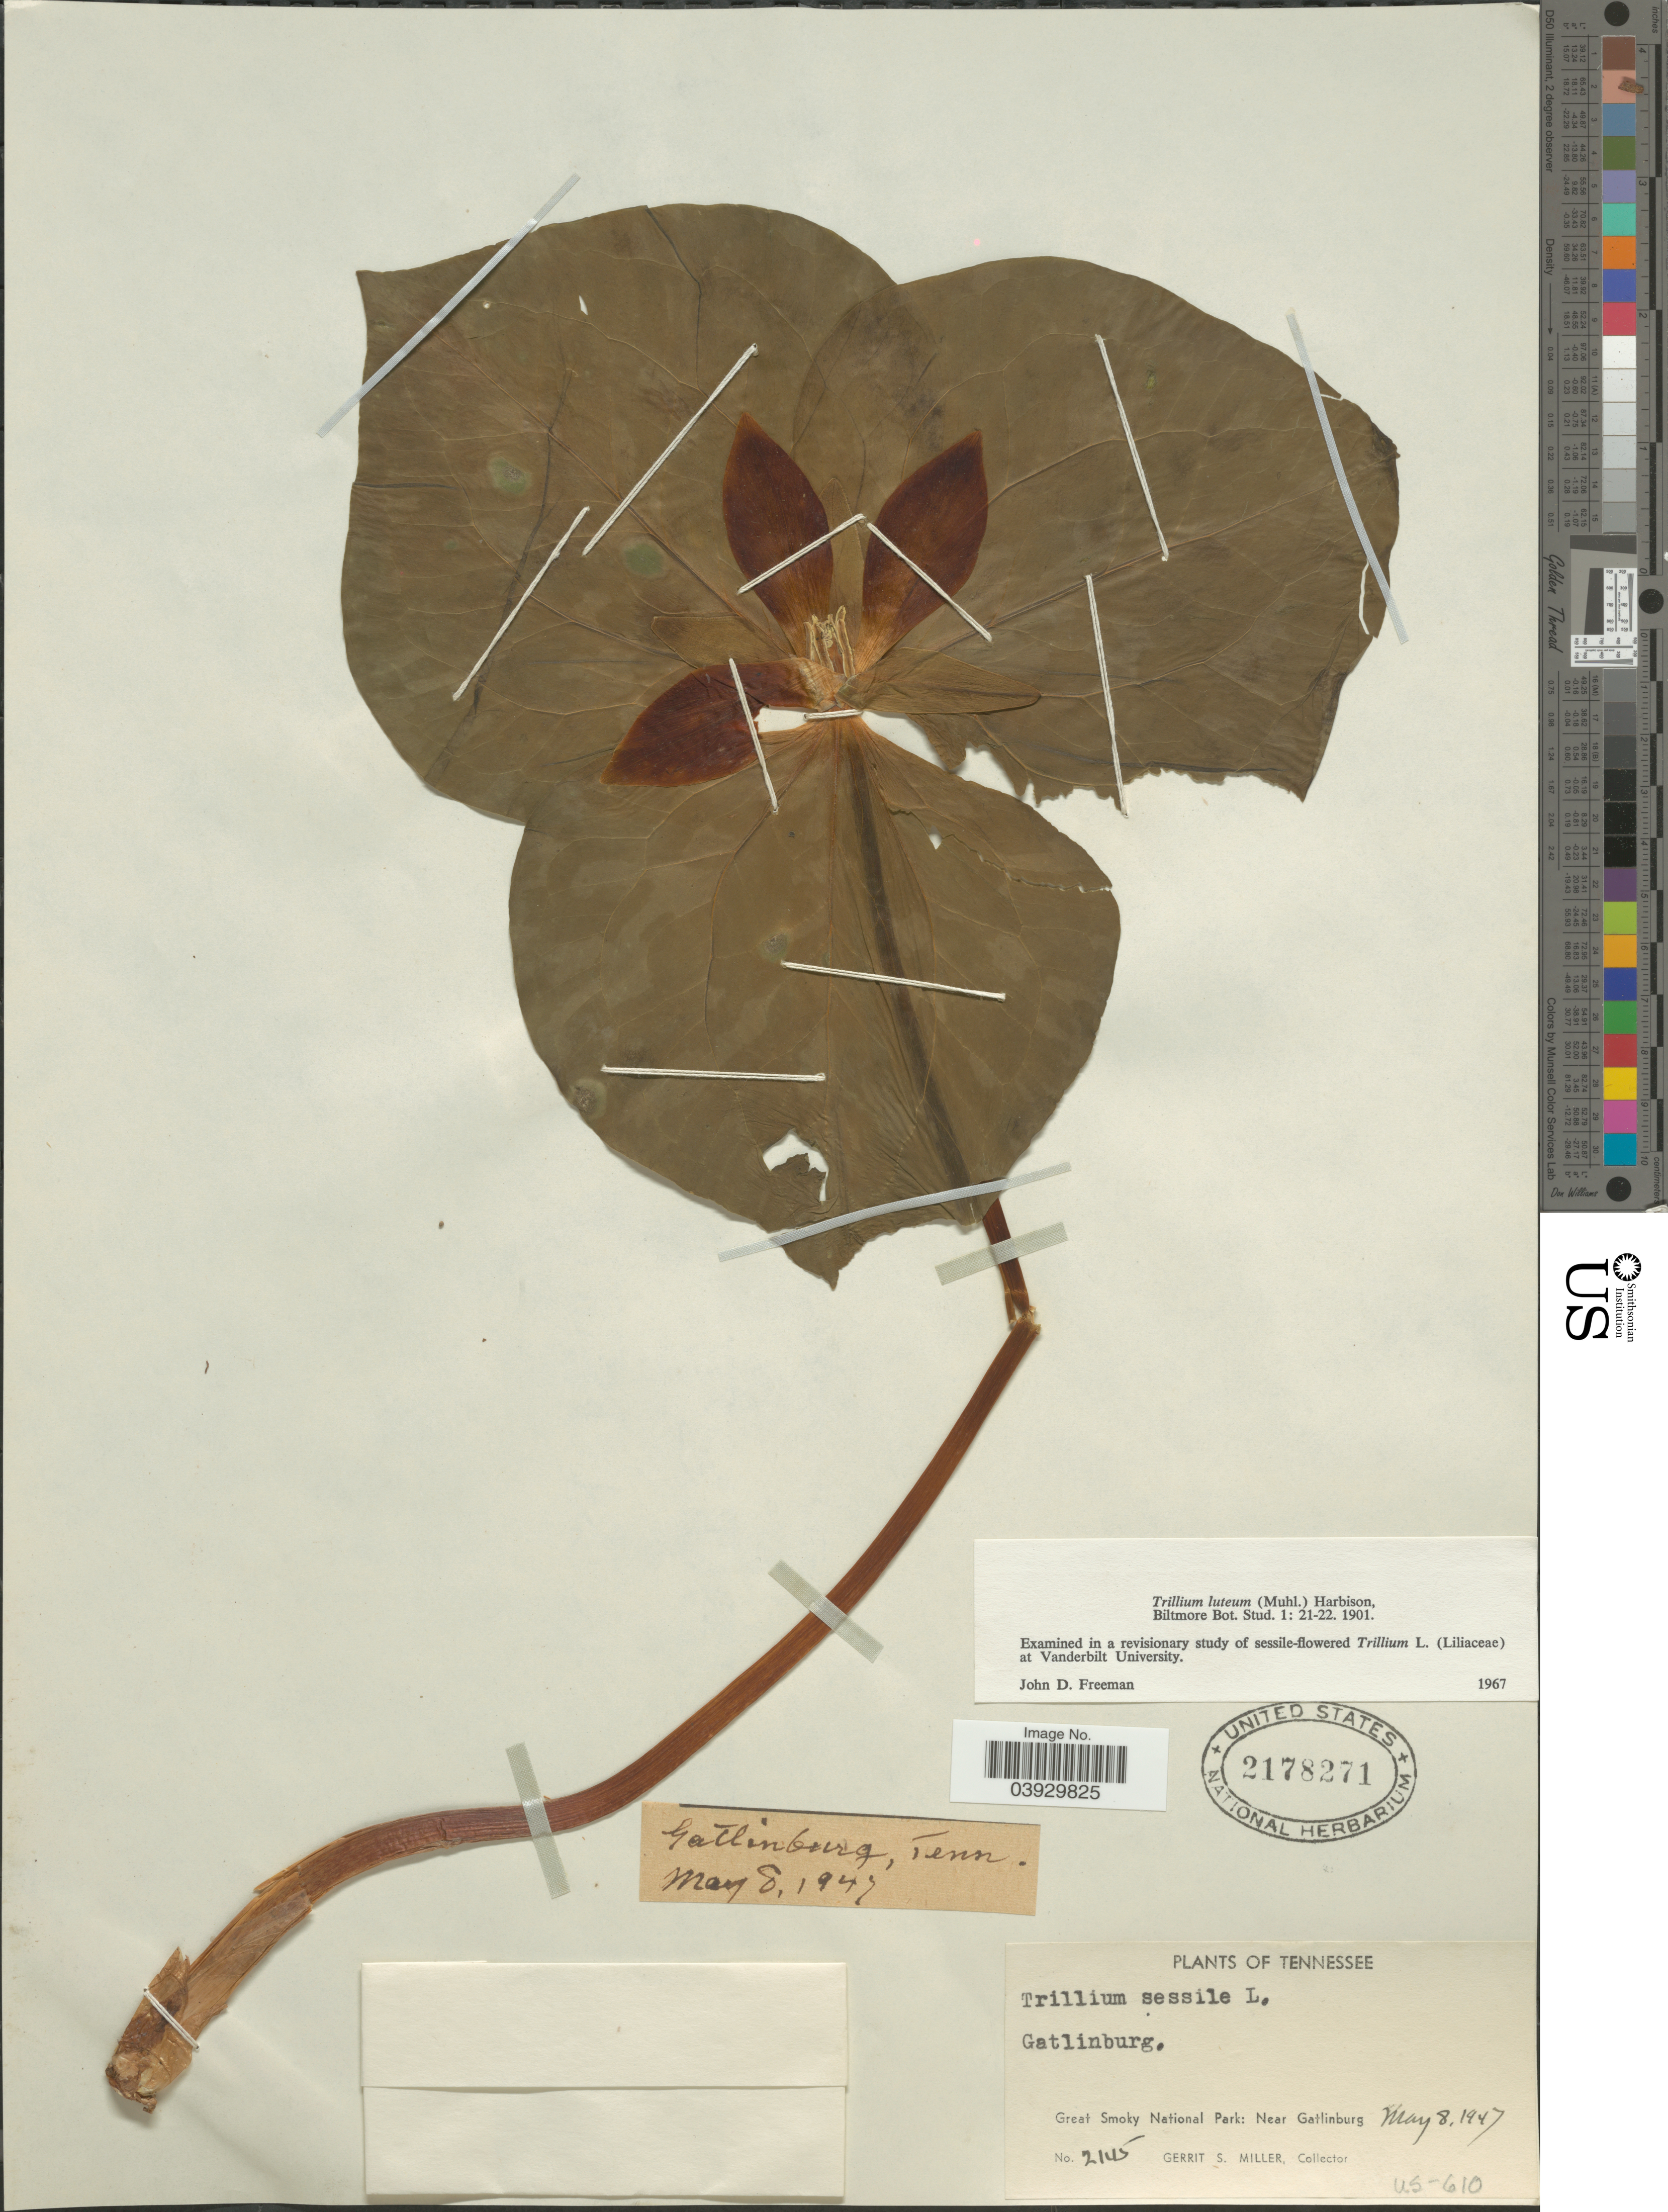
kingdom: Plantae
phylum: Tracheophyta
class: Liliopsida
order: Liliales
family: Melanthiaceae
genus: Trillium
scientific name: Trillium luteum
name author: Harb.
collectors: G. S. Miller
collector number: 2145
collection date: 1947-05-08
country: United States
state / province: Tennessee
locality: Gatlinburg. Great Smoky National Park: Near Gatlinburg.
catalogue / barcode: US 2178271